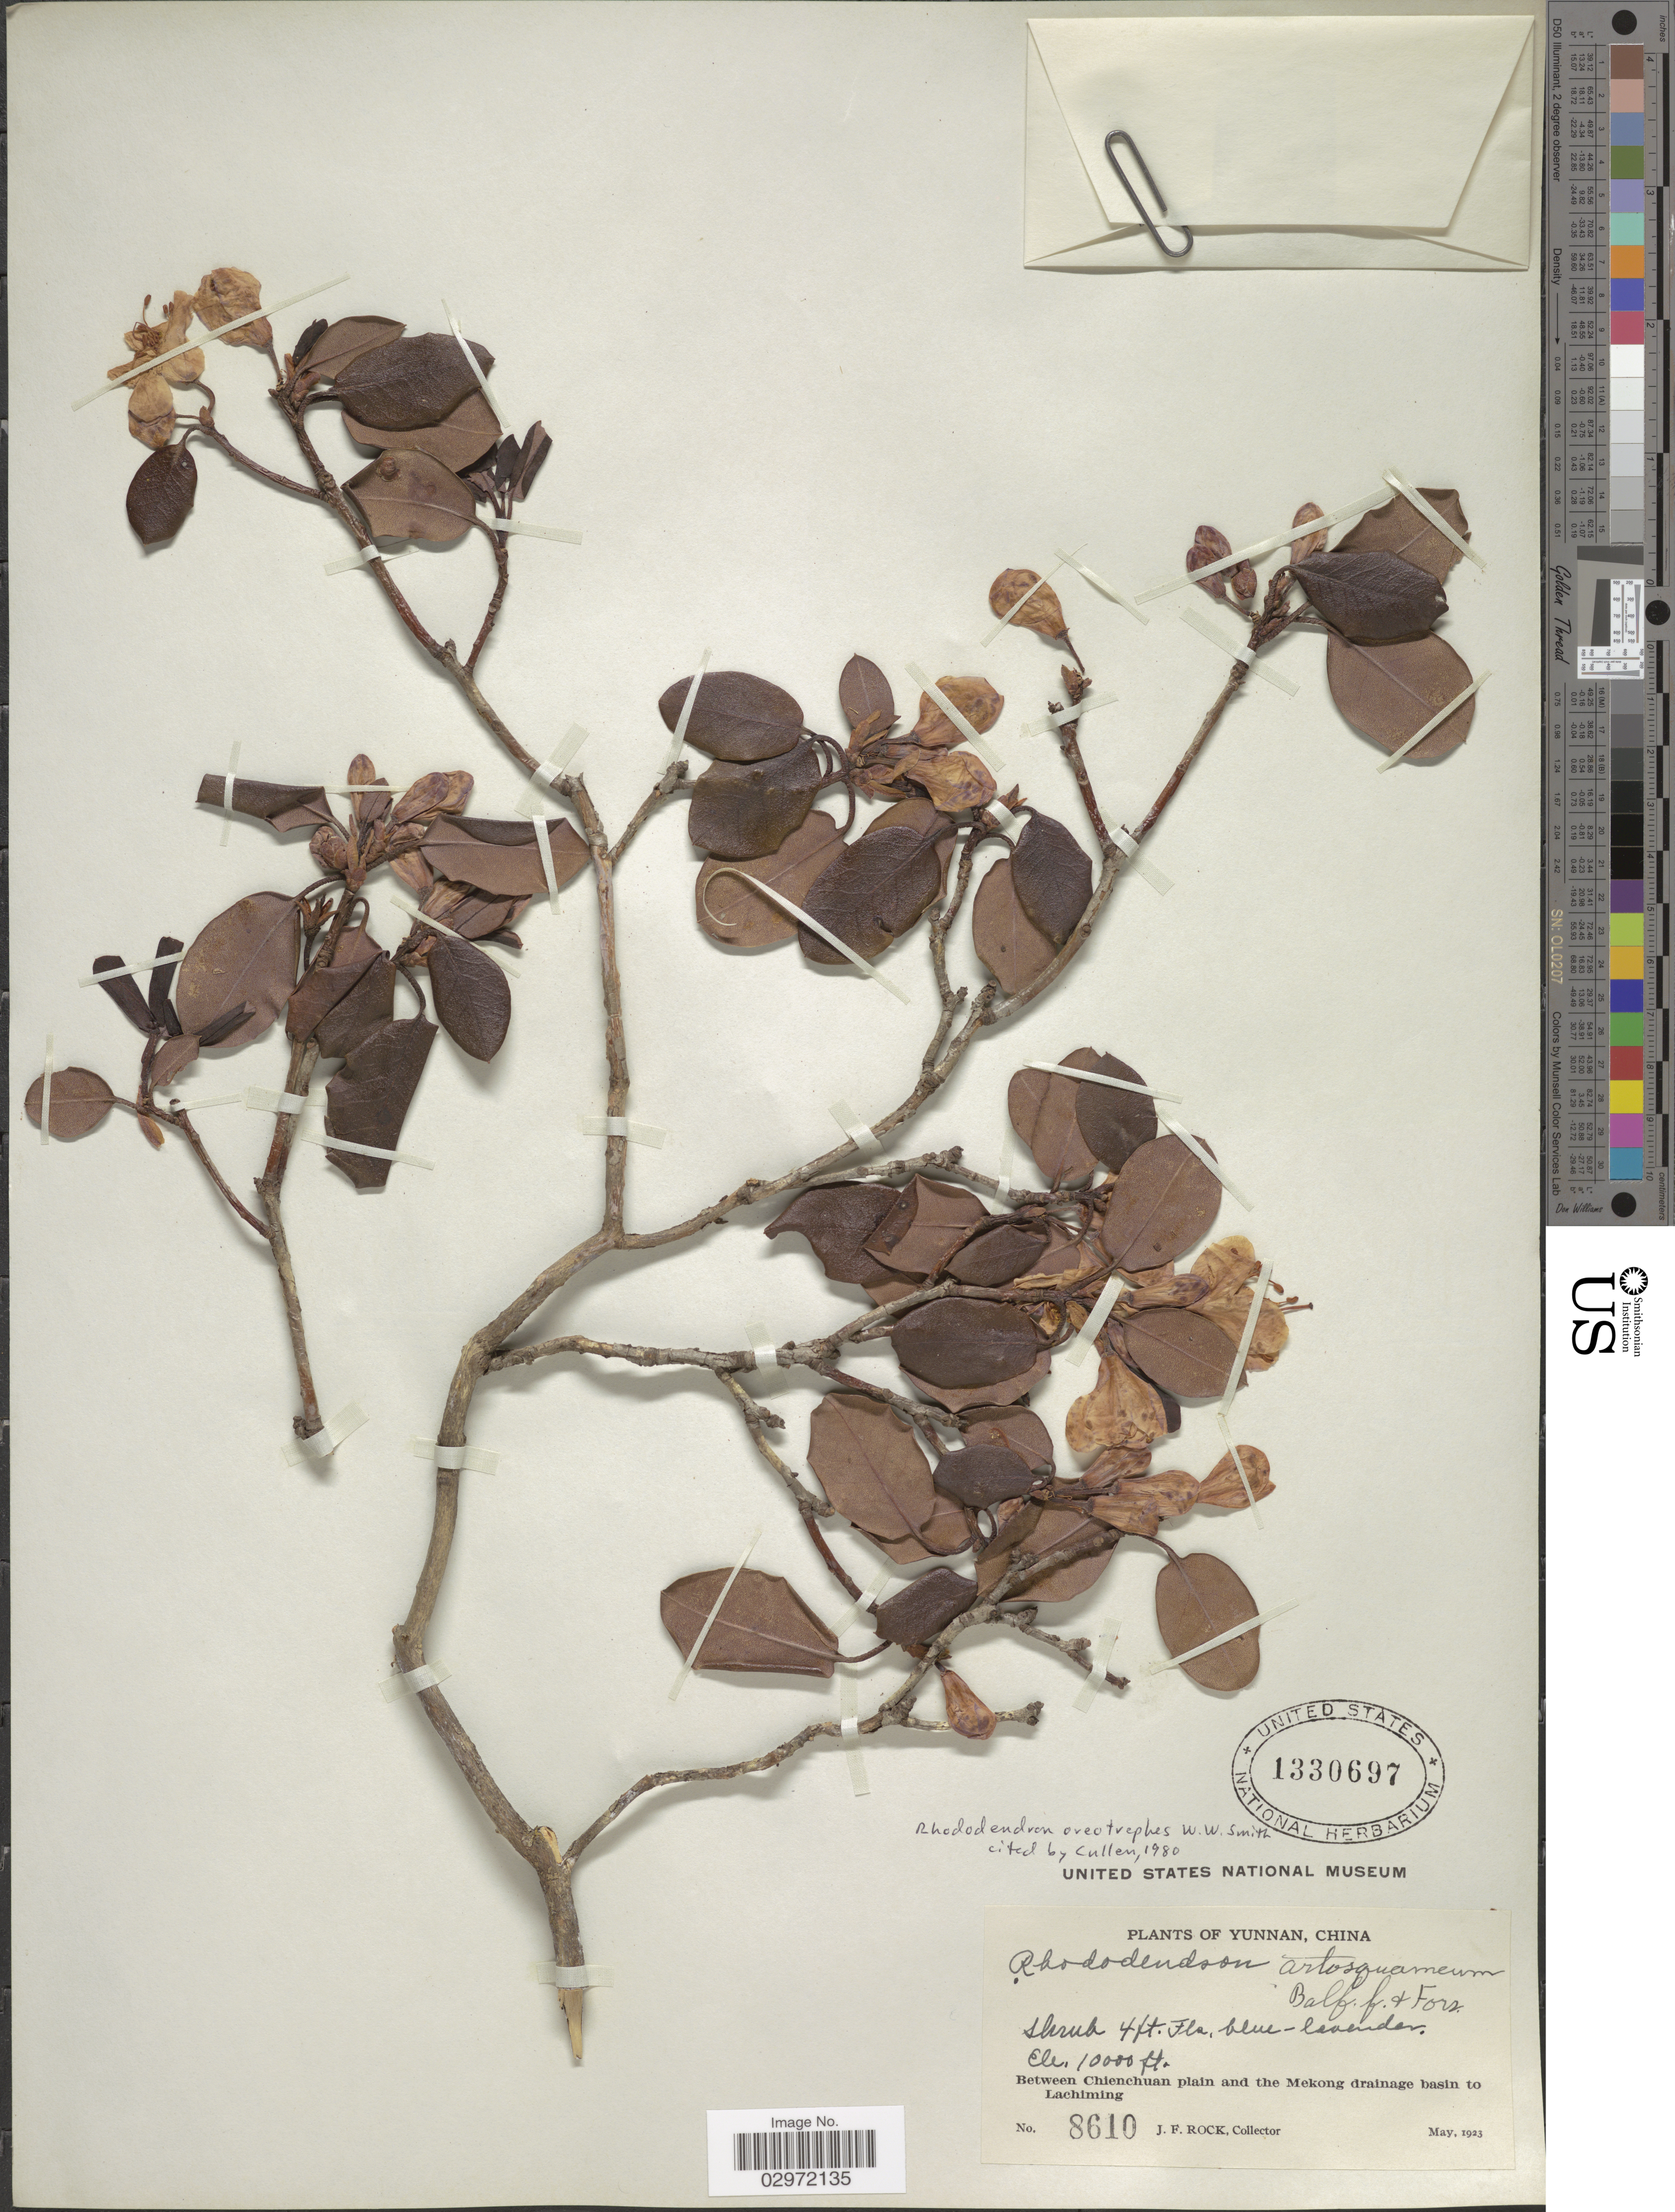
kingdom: Plantae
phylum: Tracheophyta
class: Magnoliopsida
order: Ericales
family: Ericaceae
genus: Rhododendron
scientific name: Rhododendron oreotrephes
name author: W.W. Sm.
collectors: J. Rock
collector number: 8610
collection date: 1923-05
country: China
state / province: Yunnan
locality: Between Chienchuan plain and the Mekong drainage basin to Lachiming.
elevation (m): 3048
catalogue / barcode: US 1330697